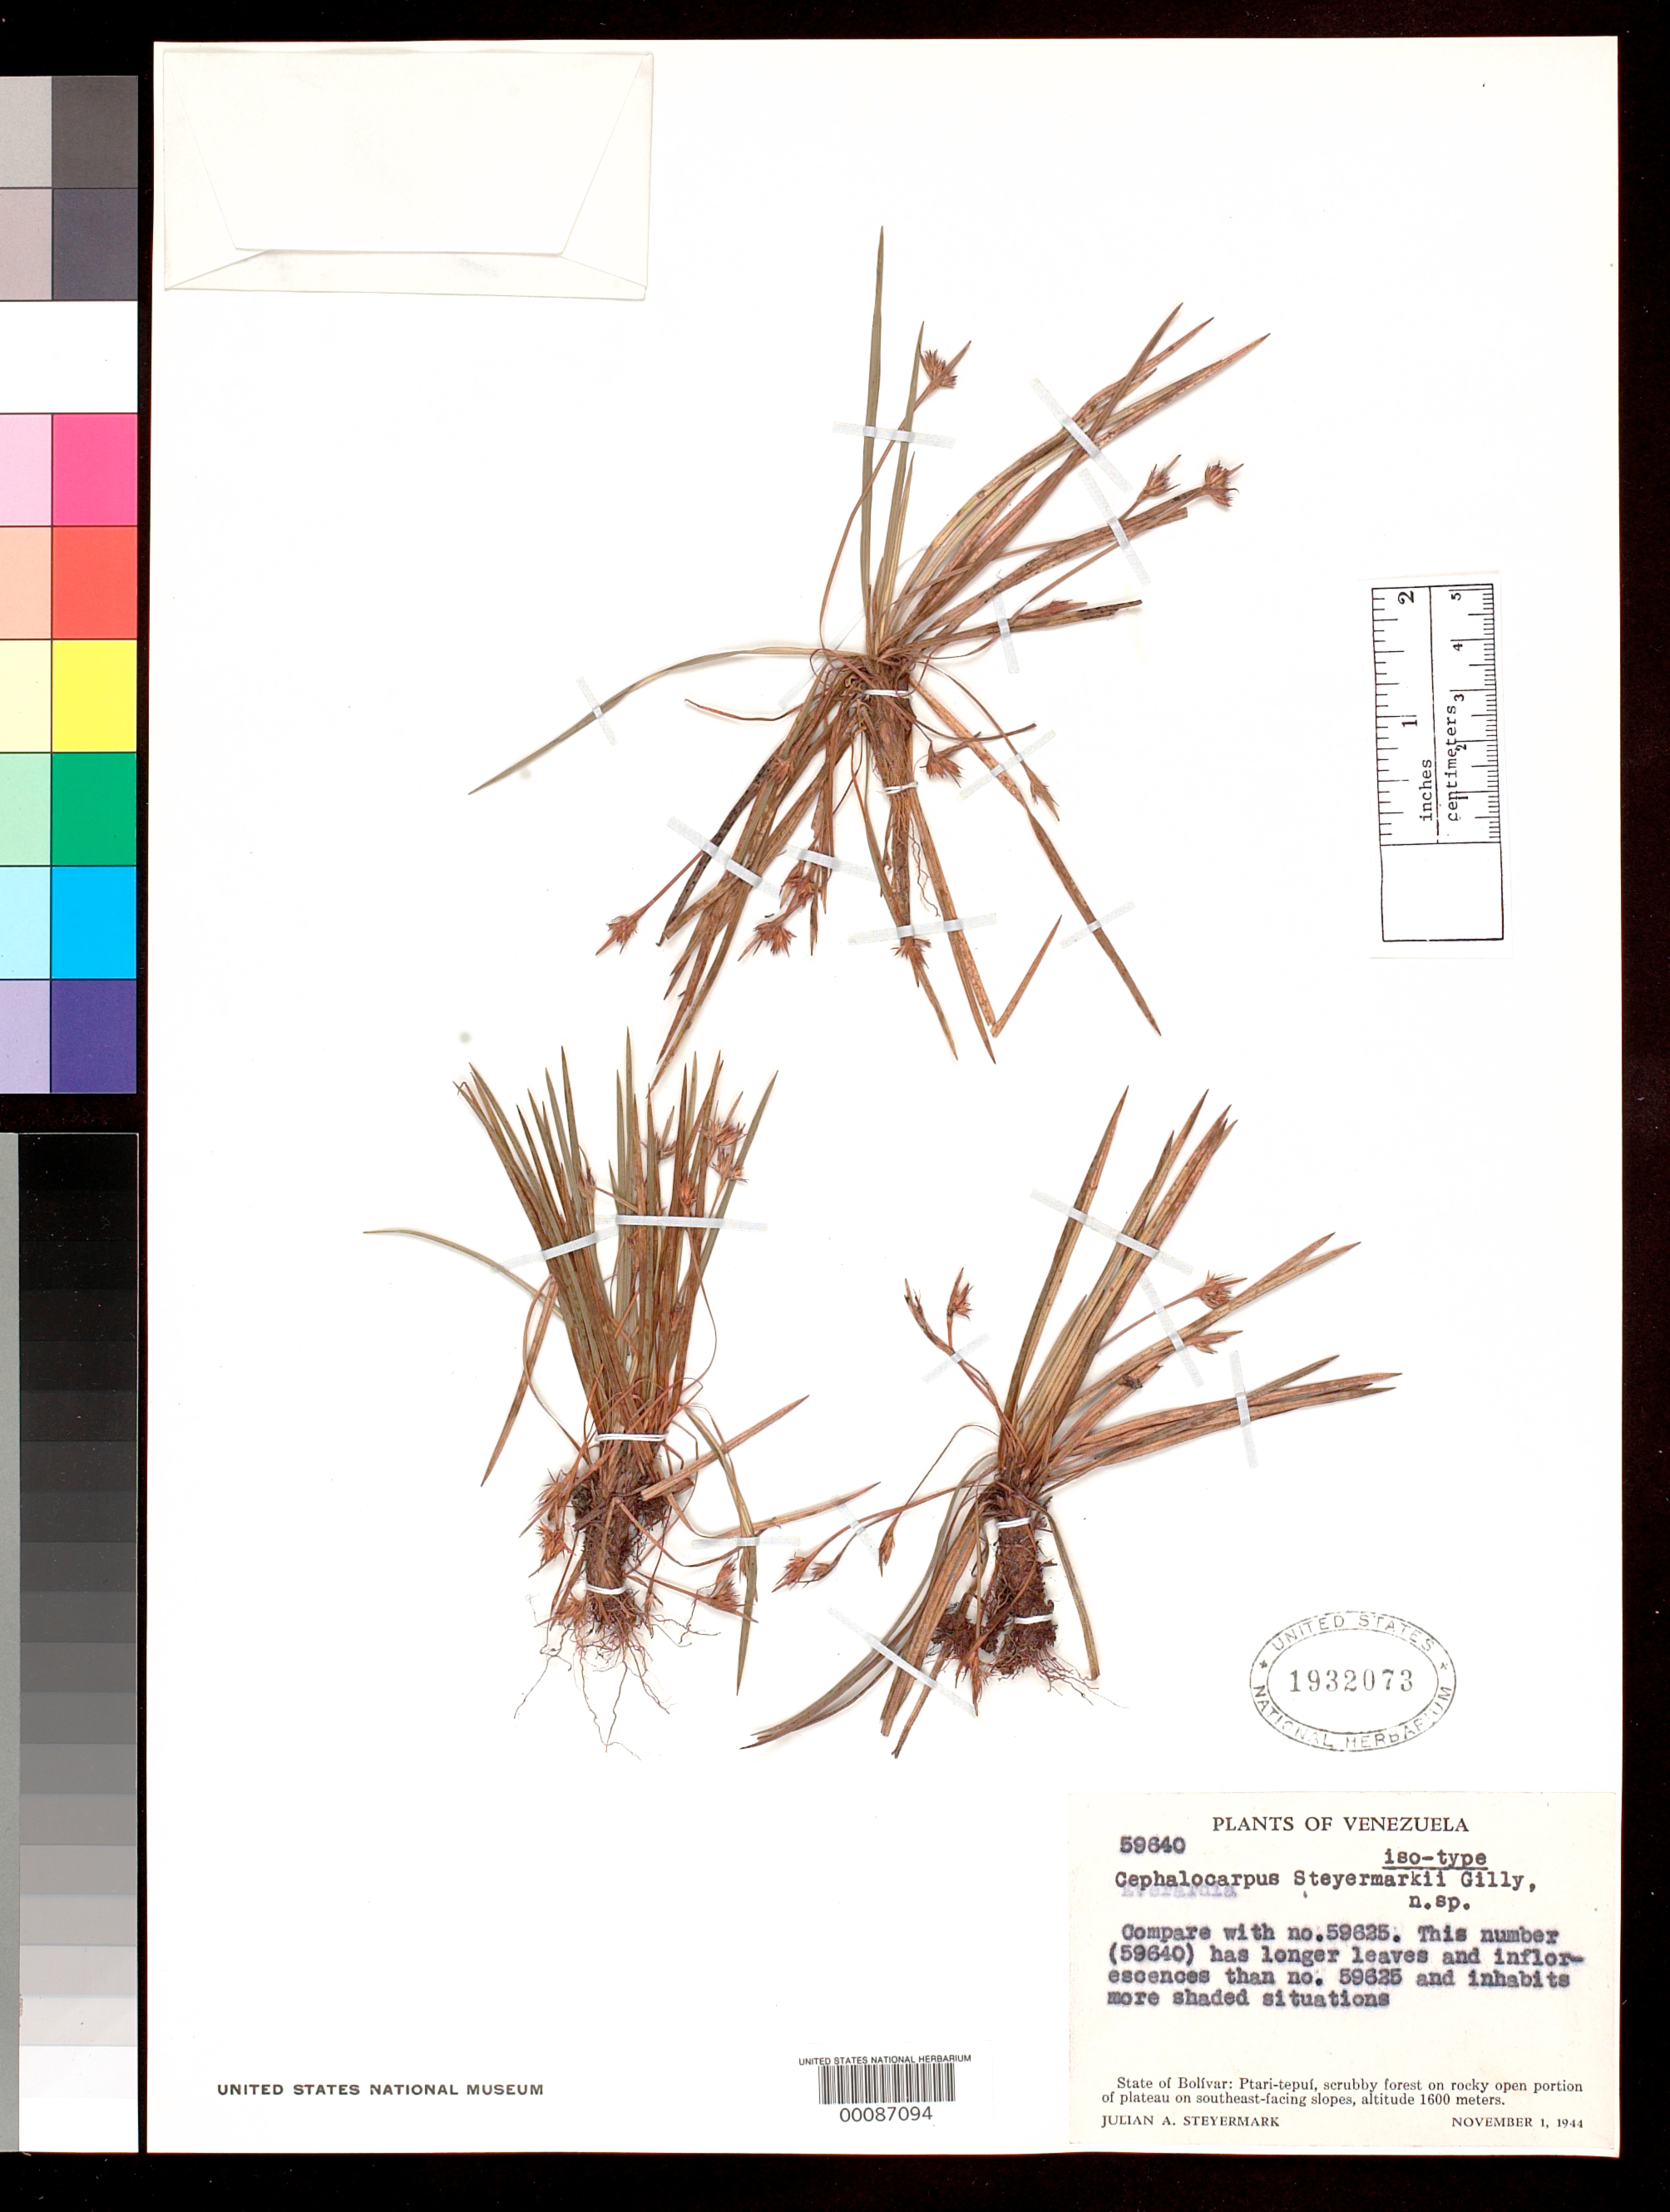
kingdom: Plantae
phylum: Tracheophyta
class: Liliopsida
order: Poales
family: Cyperaceae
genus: Cephalocarpus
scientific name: Cephalocarpus steyermarkii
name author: Gilly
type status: Isotype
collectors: J. Steyermark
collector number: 59640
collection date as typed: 01 Nov 1944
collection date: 1944-11-01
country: Venezuela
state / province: Bolivar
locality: Ptari-tepui.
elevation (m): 1600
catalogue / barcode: US 1932073